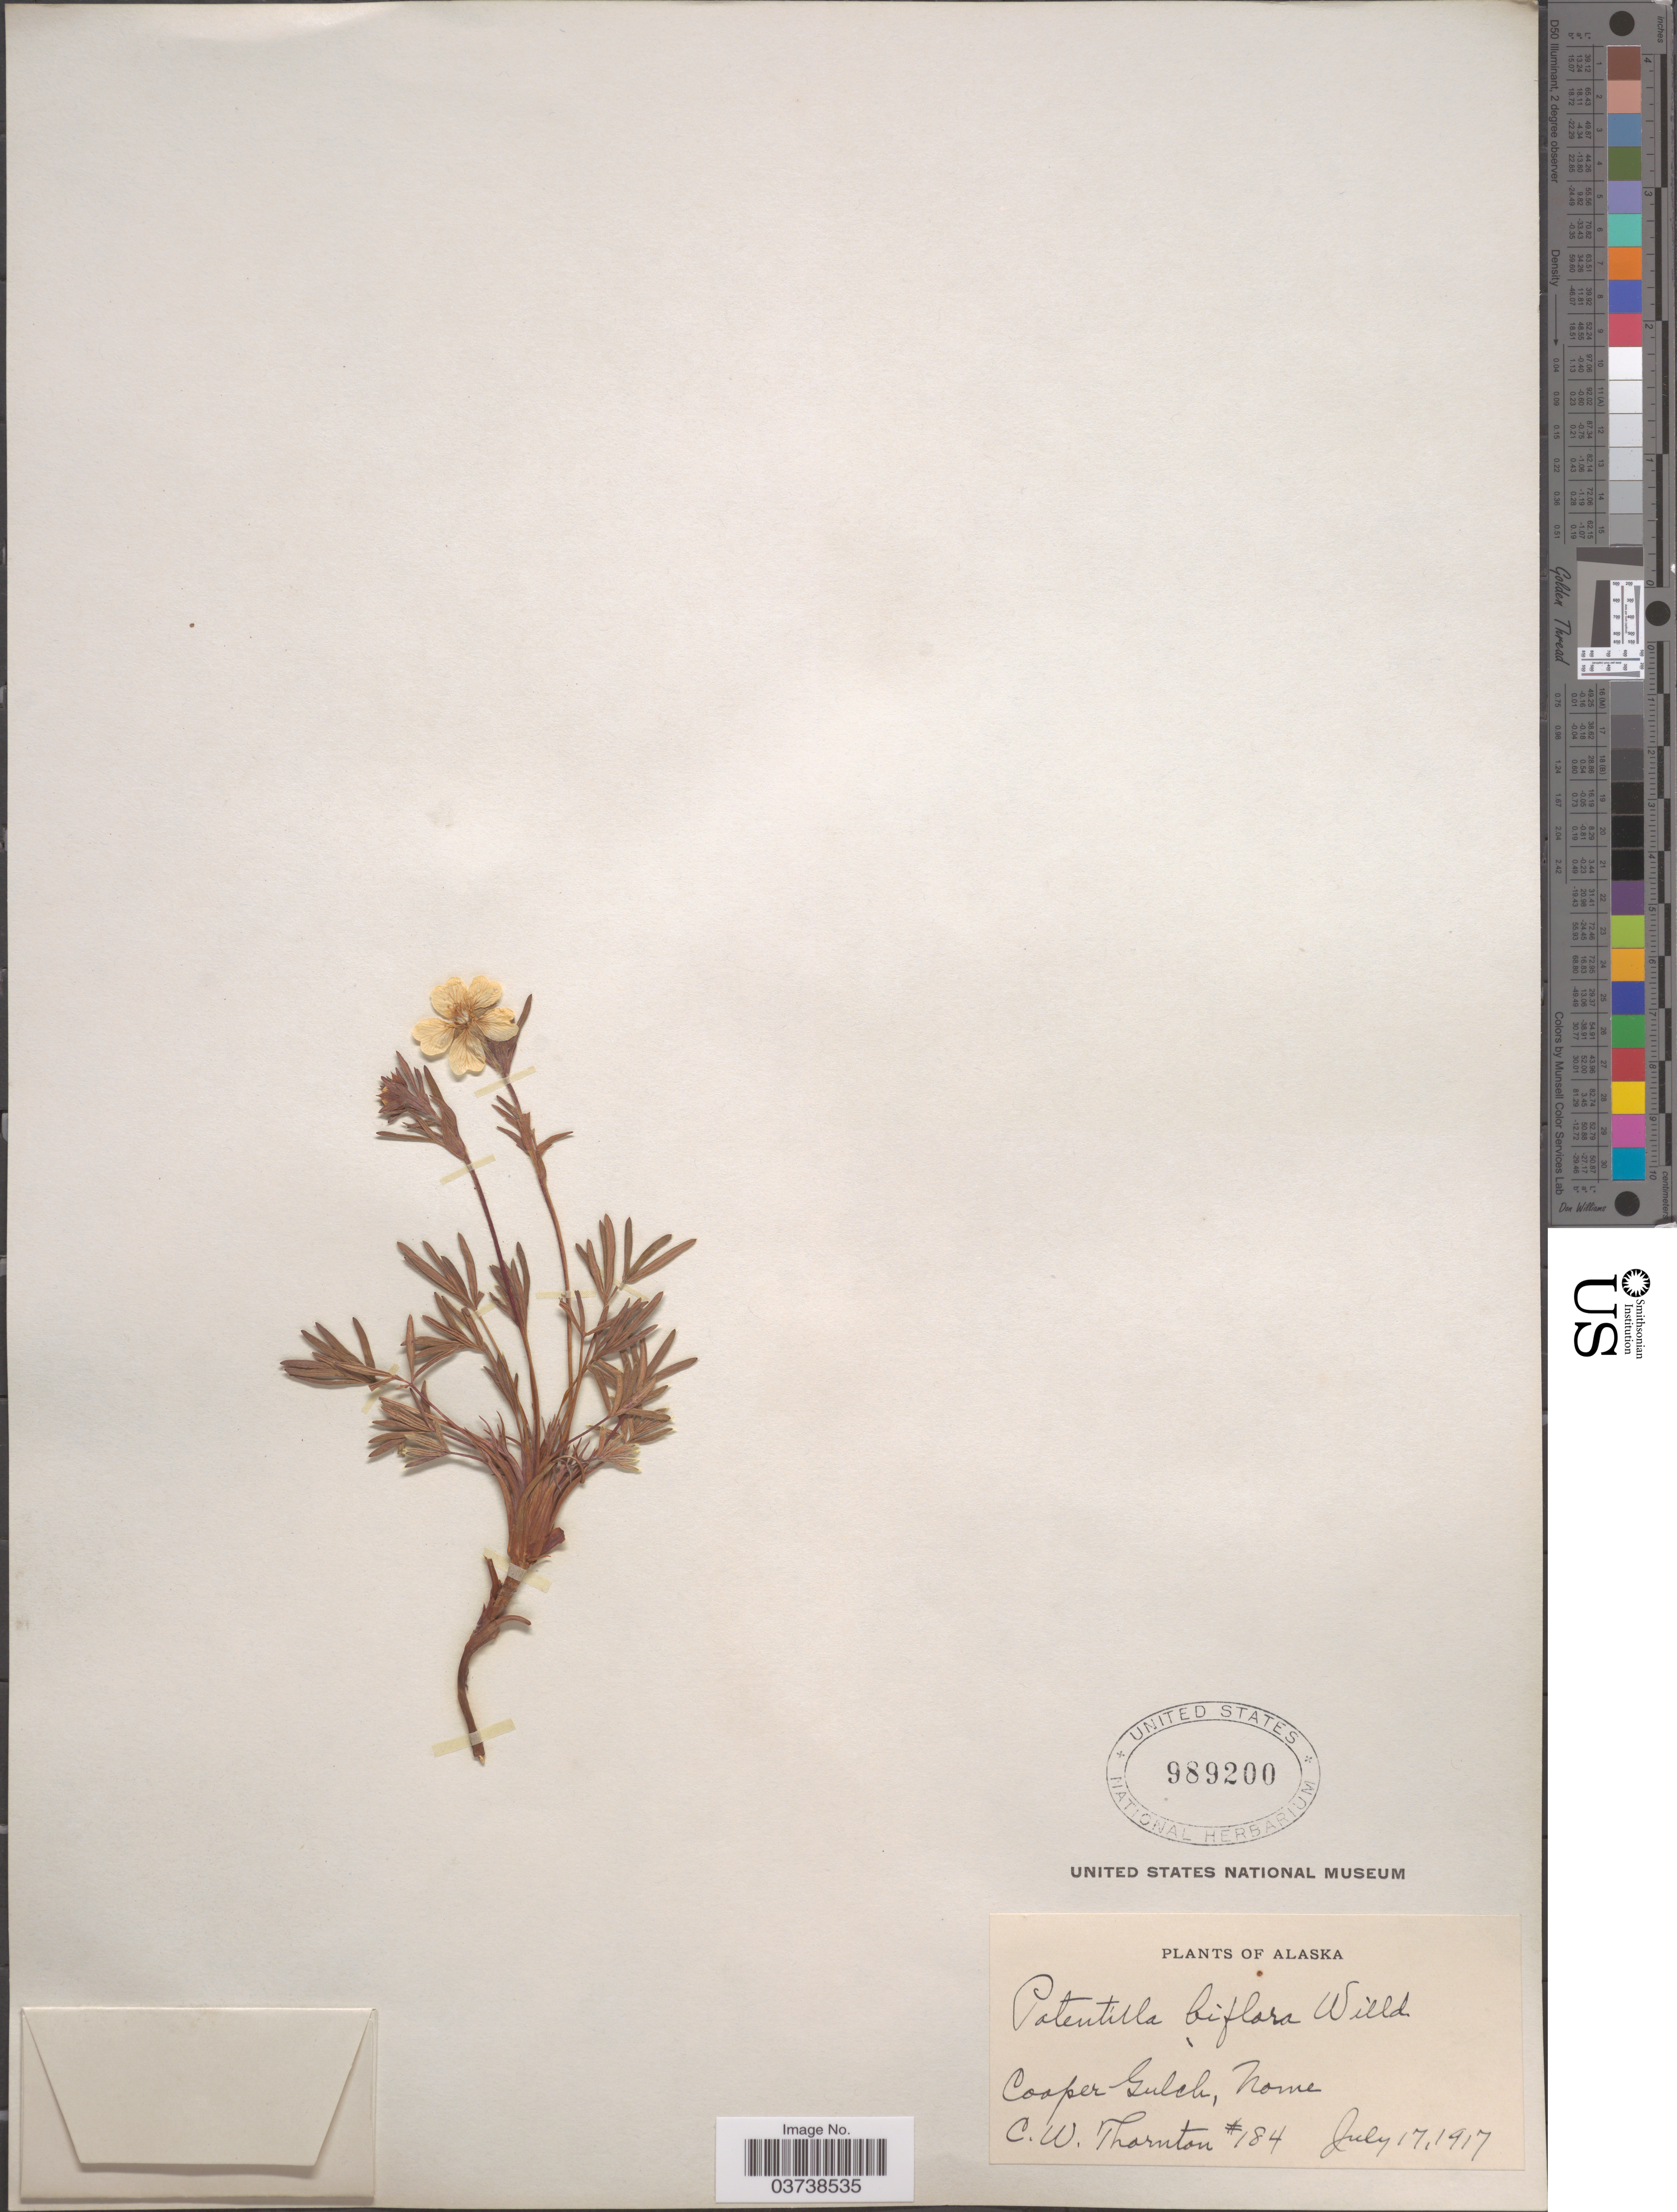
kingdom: Plantae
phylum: Tracheophyta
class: Magnoliopsida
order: Rosales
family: Rosaceae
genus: Potentilla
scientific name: Potentilla biflora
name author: Willd. ex Schltdl.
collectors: C. Thornton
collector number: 184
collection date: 1917-07-17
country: United States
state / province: Alaska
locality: Cooper Gulch, Nome.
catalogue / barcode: US 989200